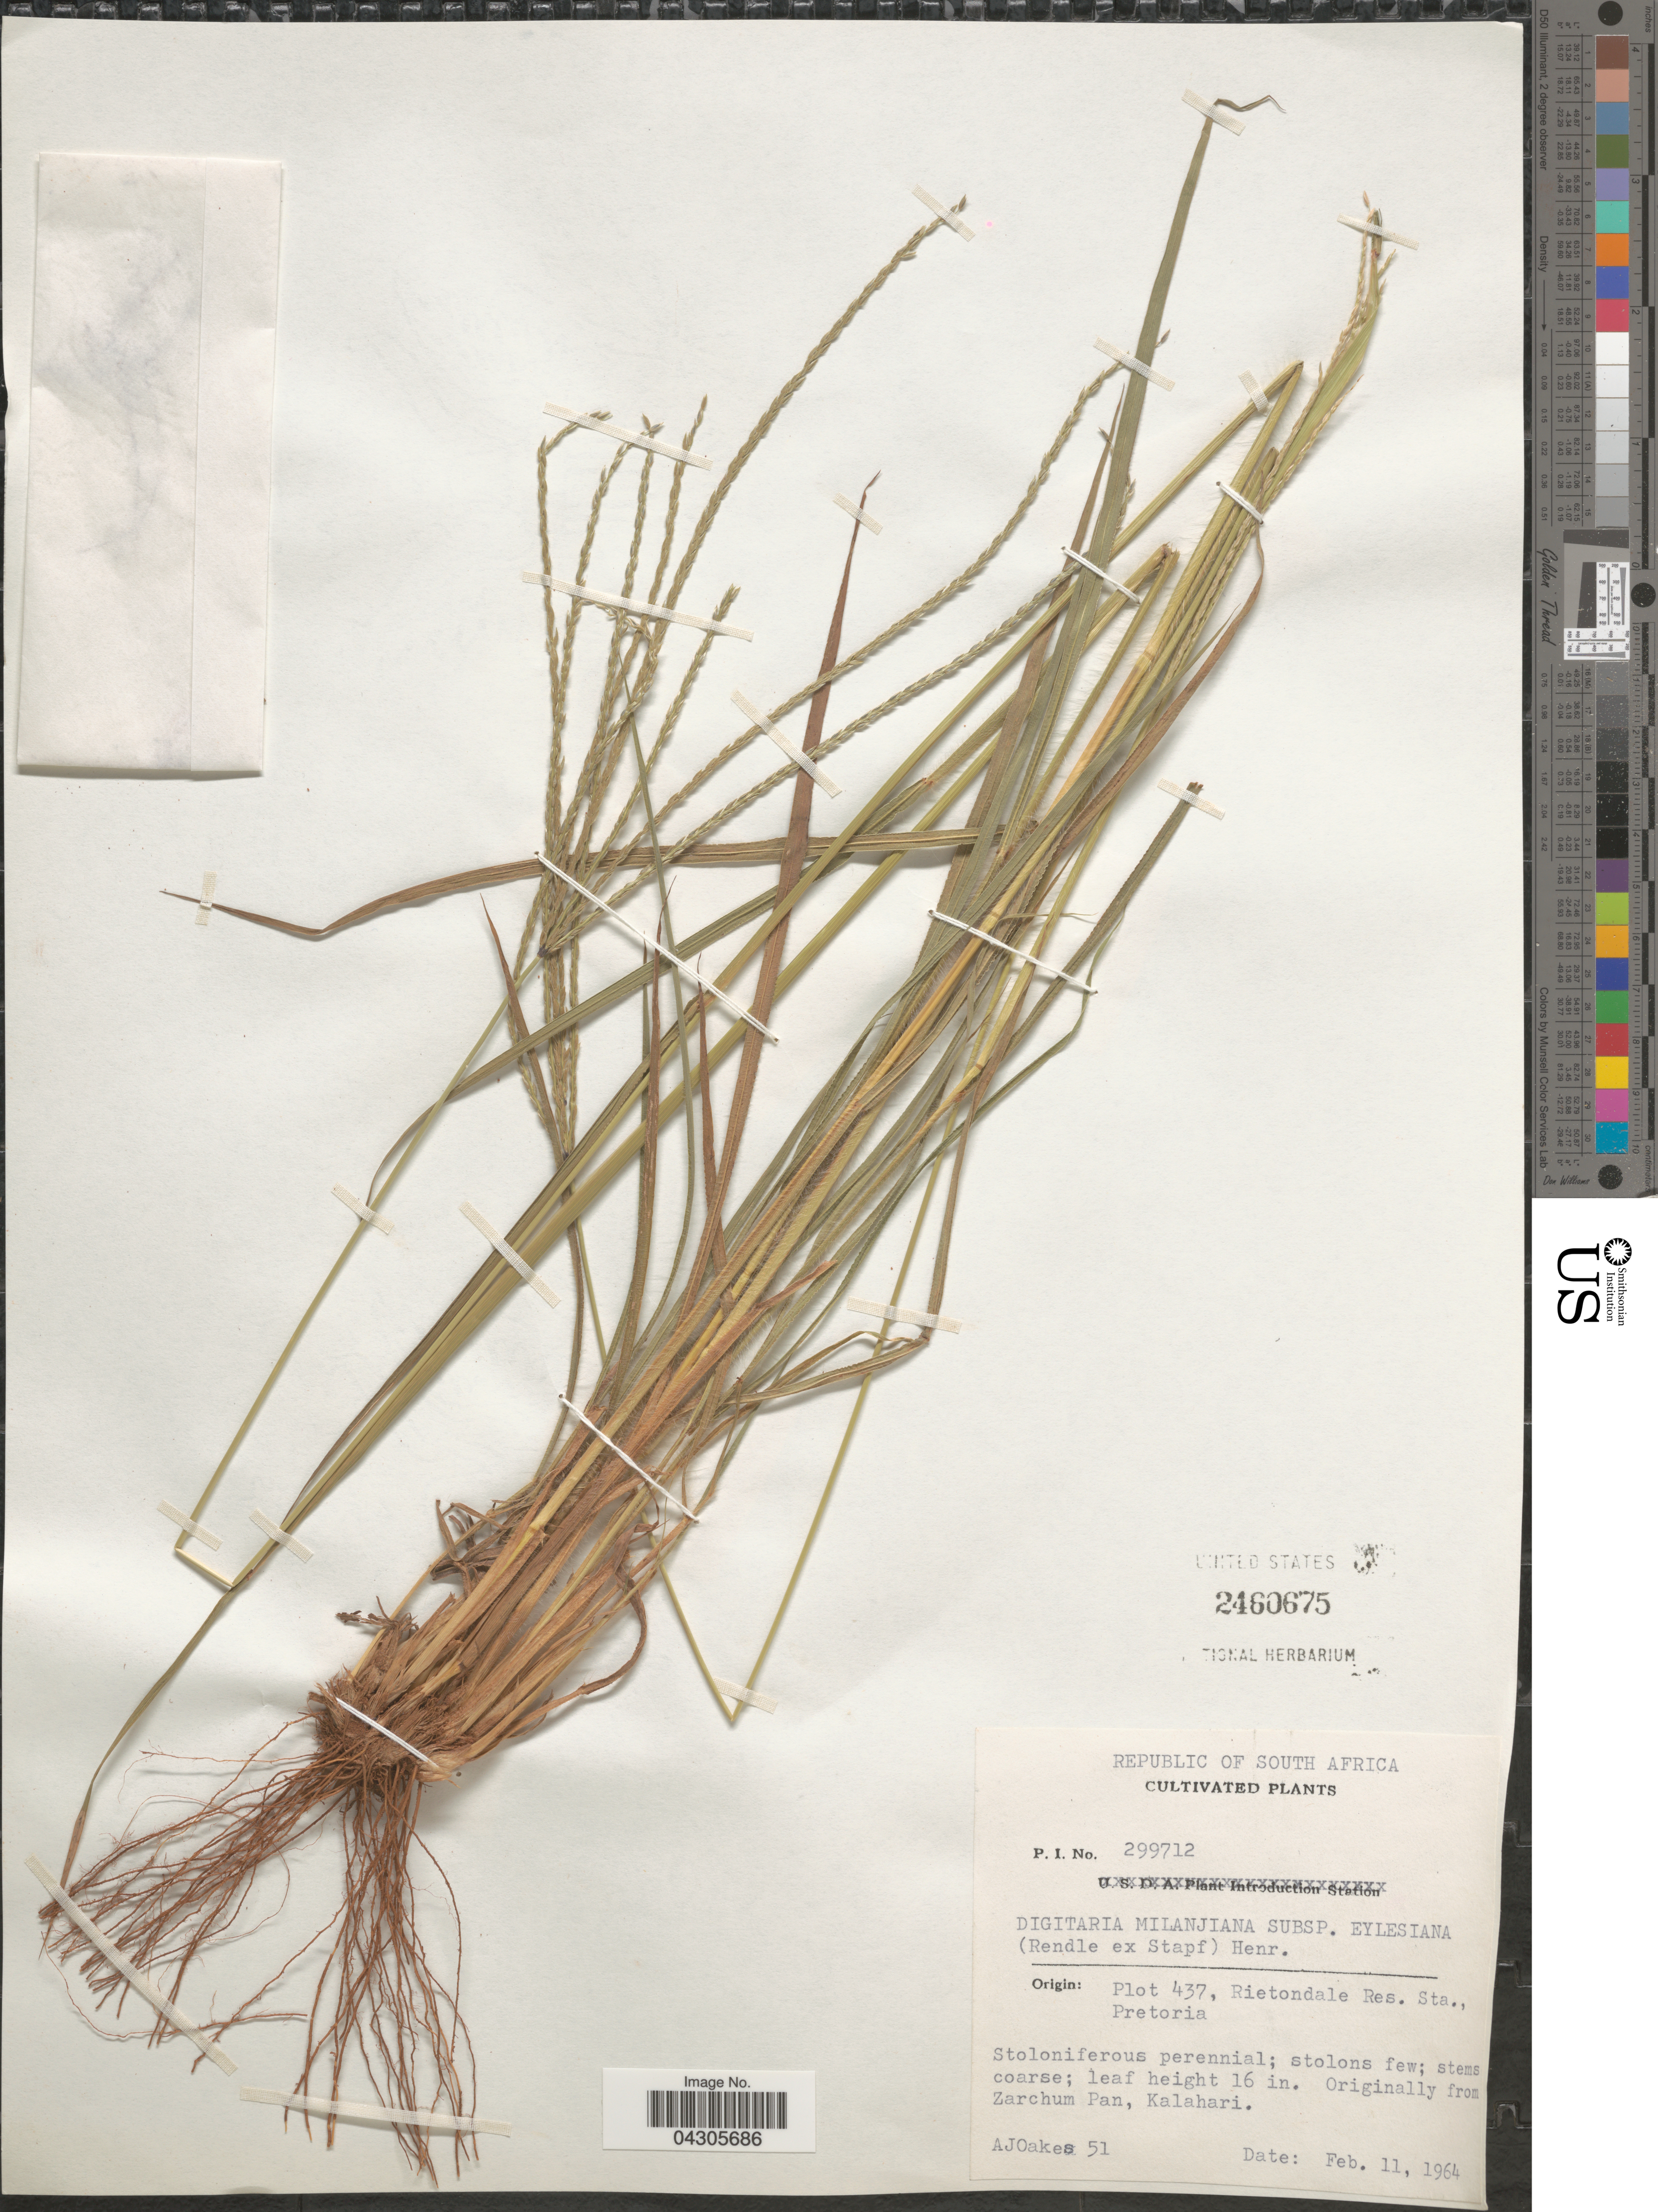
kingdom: Plantae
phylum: Tracheophyta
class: Liliopsida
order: Poales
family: Poaceae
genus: Digitaria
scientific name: Digitaria milanjiana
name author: (Rendle) Stapf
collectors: A. Oakes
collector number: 51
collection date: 1964-02-11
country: South Africa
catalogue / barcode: US 2460675